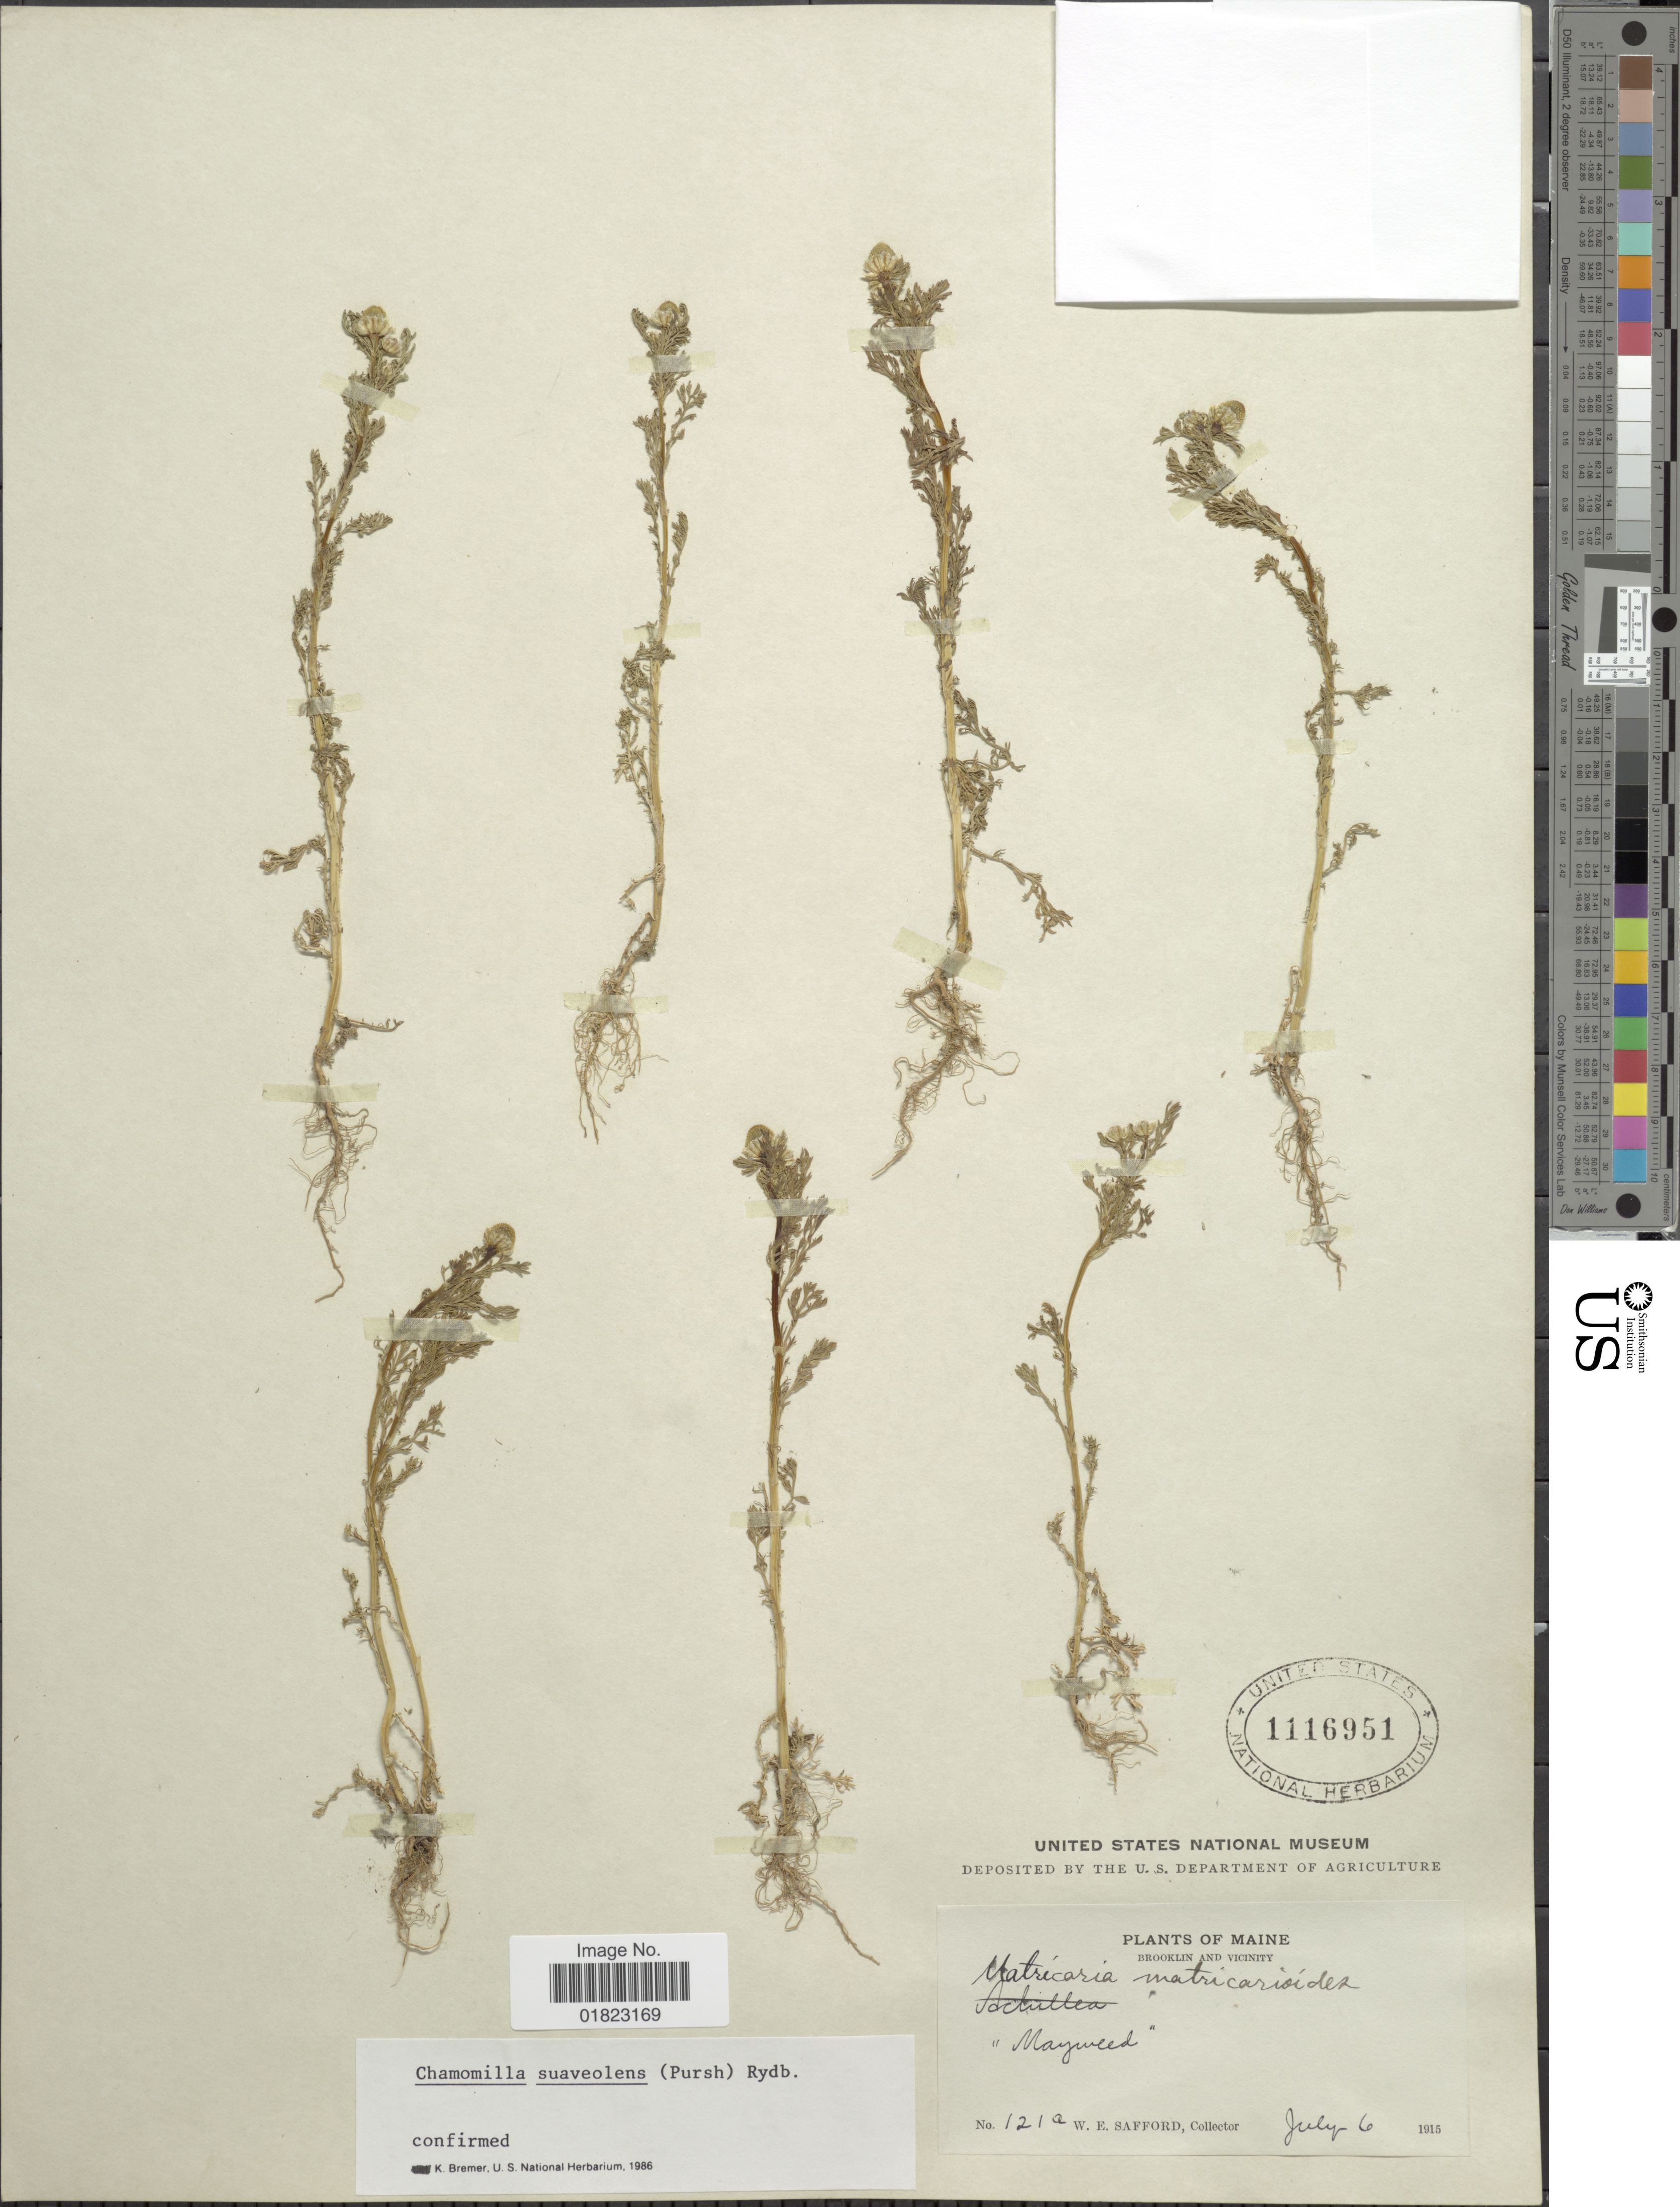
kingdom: Plantae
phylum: Tracheophyta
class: Magnoliopsida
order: Asterales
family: Asteraceae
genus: Matricaria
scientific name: Matricaria matricarioides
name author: (Less.) Porter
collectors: W. E. Safford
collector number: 121a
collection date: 1915-07-06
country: United States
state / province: Maine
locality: Maine. Brooklyn and vicinity.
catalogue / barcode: US 1116951